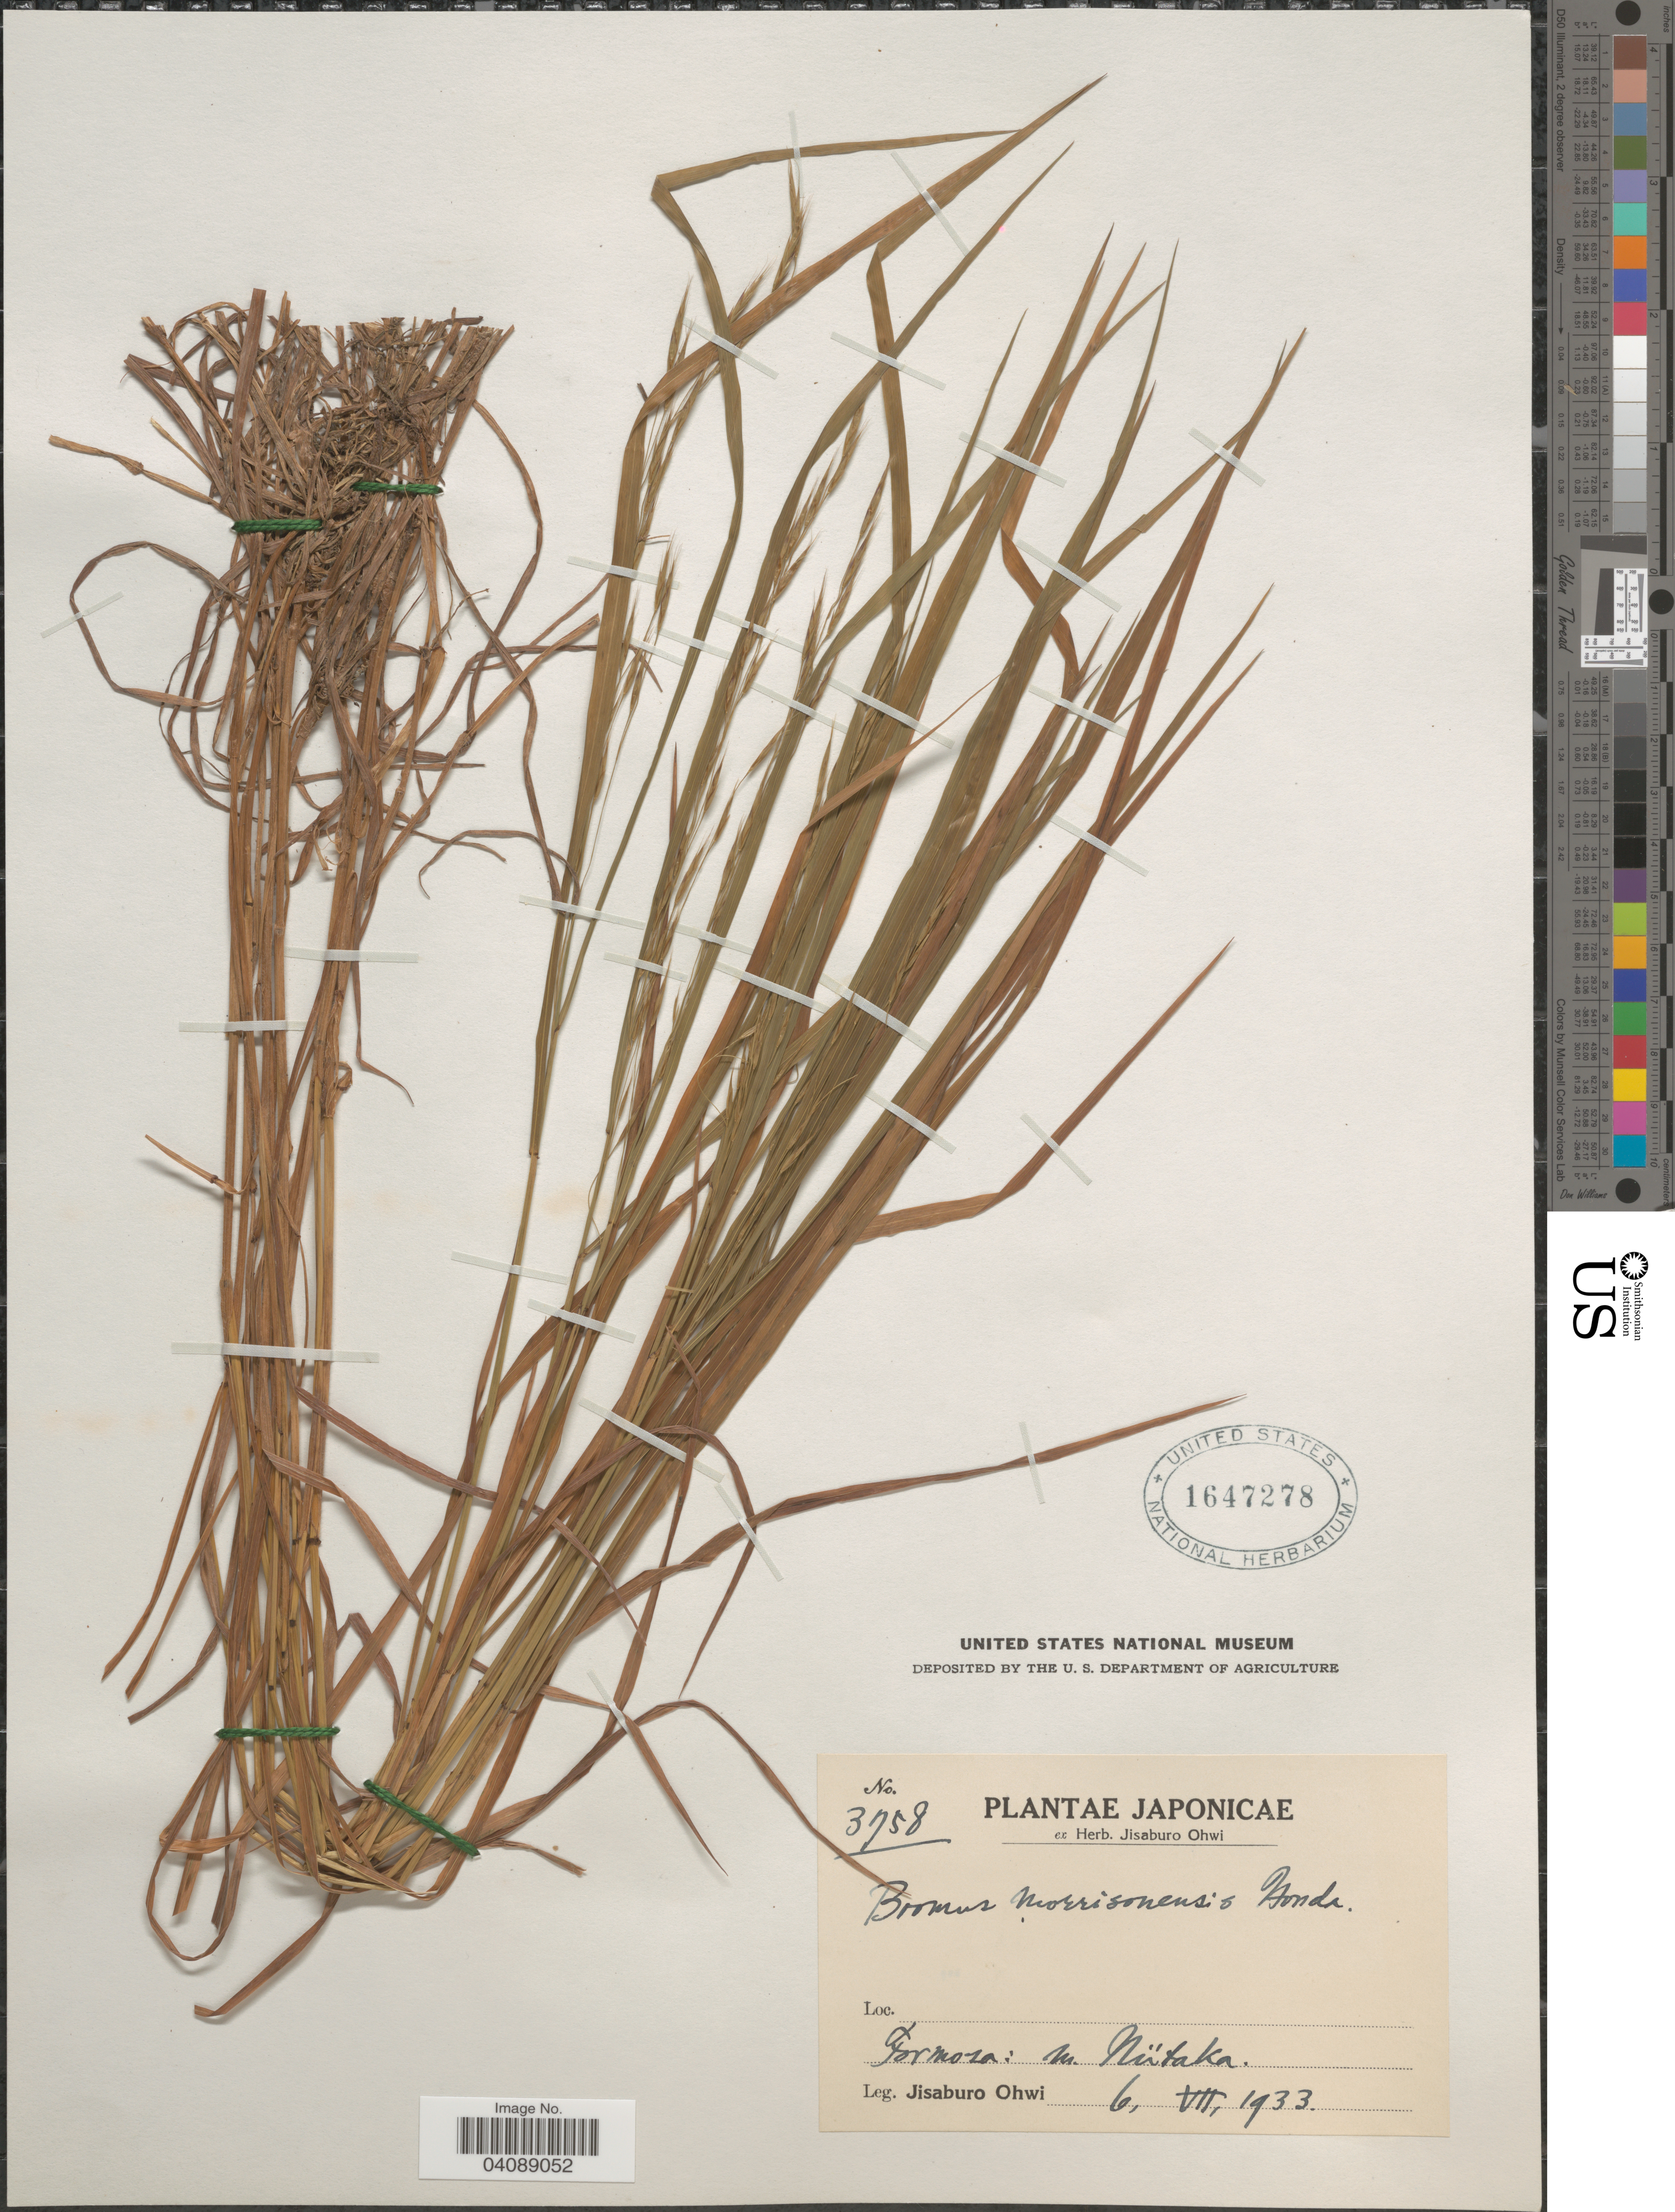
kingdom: Plantae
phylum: Tracheophyta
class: Liliopsida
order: Poales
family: Poaceae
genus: Bromus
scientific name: Bromus morrisonensis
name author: Honda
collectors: J. Ohwi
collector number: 3758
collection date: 1933-07-06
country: Japan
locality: Japonicae. Formosa: M. Nütaka.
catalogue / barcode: US 1647278